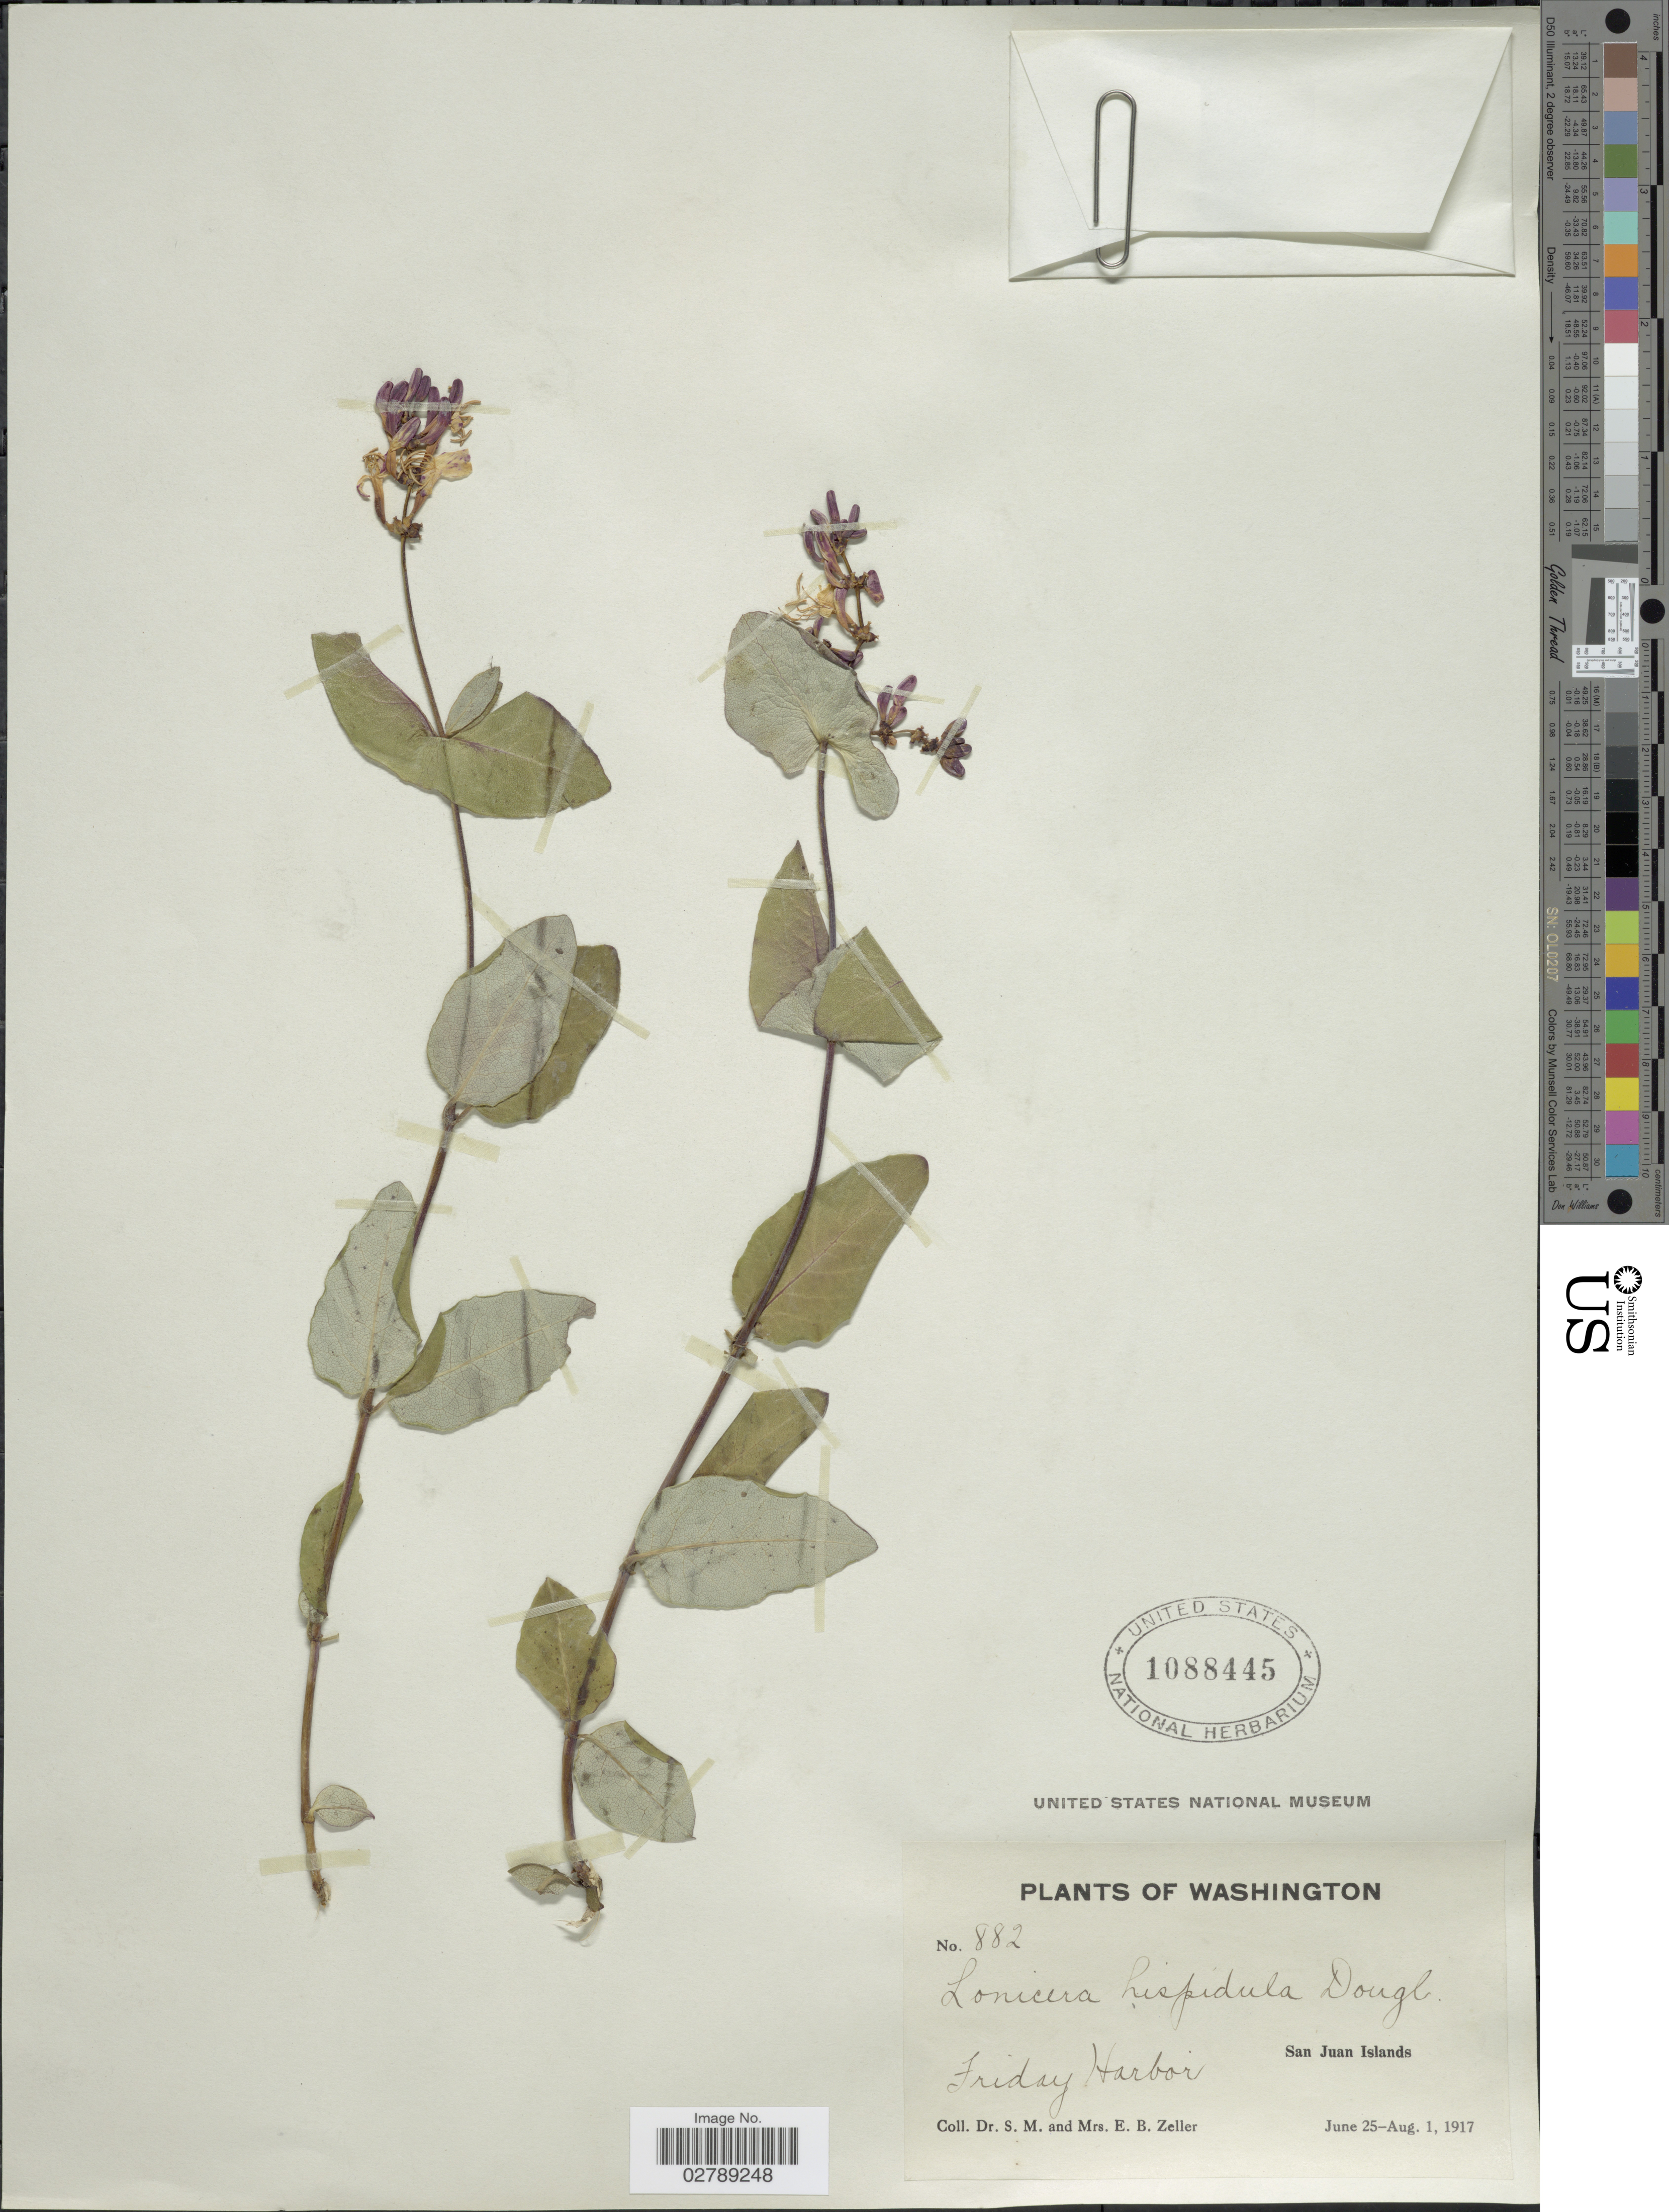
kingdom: Plantae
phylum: Tracheophyta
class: Magnoliopsida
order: Dipsacales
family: Caprifoliaceae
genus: Lonicera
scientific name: Lonicera hispidula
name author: Douglas ex Lindl.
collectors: S. Zeller & E. Zeller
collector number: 882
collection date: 1917-06-25/1917-08-01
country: United States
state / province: Washington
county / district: San Juan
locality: Friday Harbor. San Juan Islands.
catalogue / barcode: US 1088445